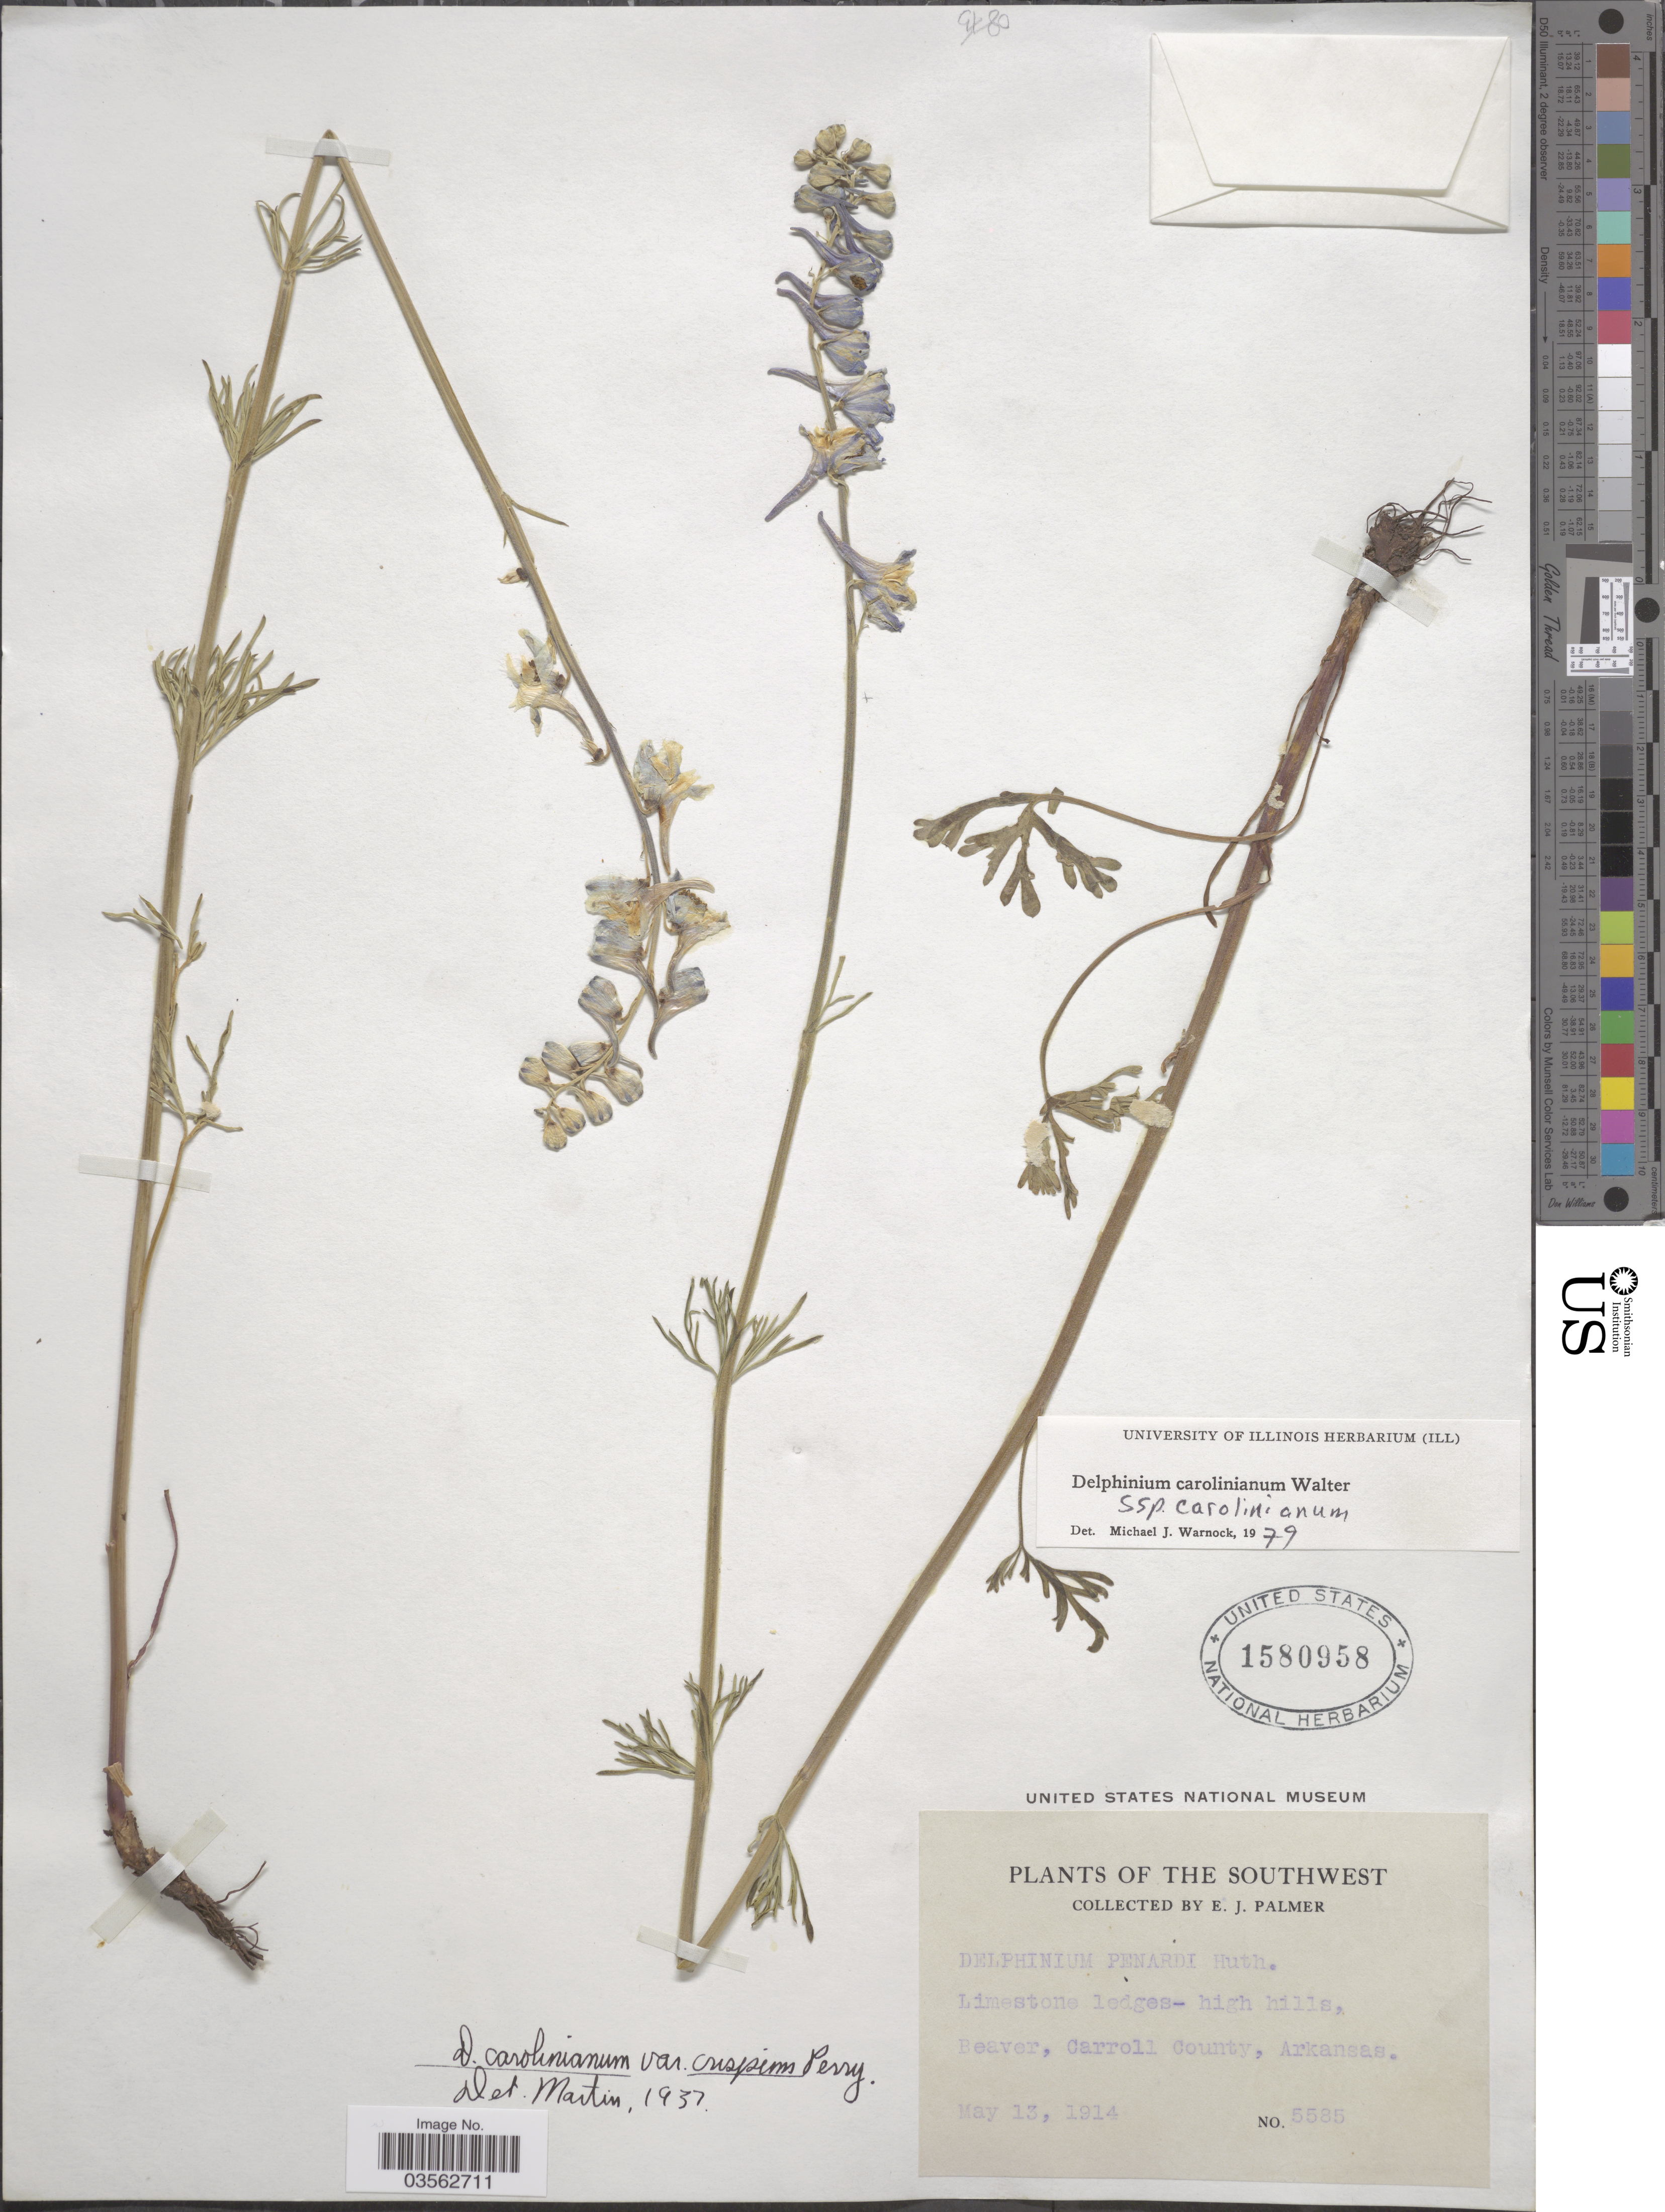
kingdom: Plantae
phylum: Tracheophyta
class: Magnoliopsida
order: Ranunculales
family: Ranunculaceae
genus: Delphinium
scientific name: Delphinium carolinianum subsp. carolinianum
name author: Walter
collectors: E. J. Palmer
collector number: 5585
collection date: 1914-05-13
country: United States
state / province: Arkansas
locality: The Southwest. Limestone ledges- high hills, Beaver, Carroll County.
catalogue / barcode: US 1580958